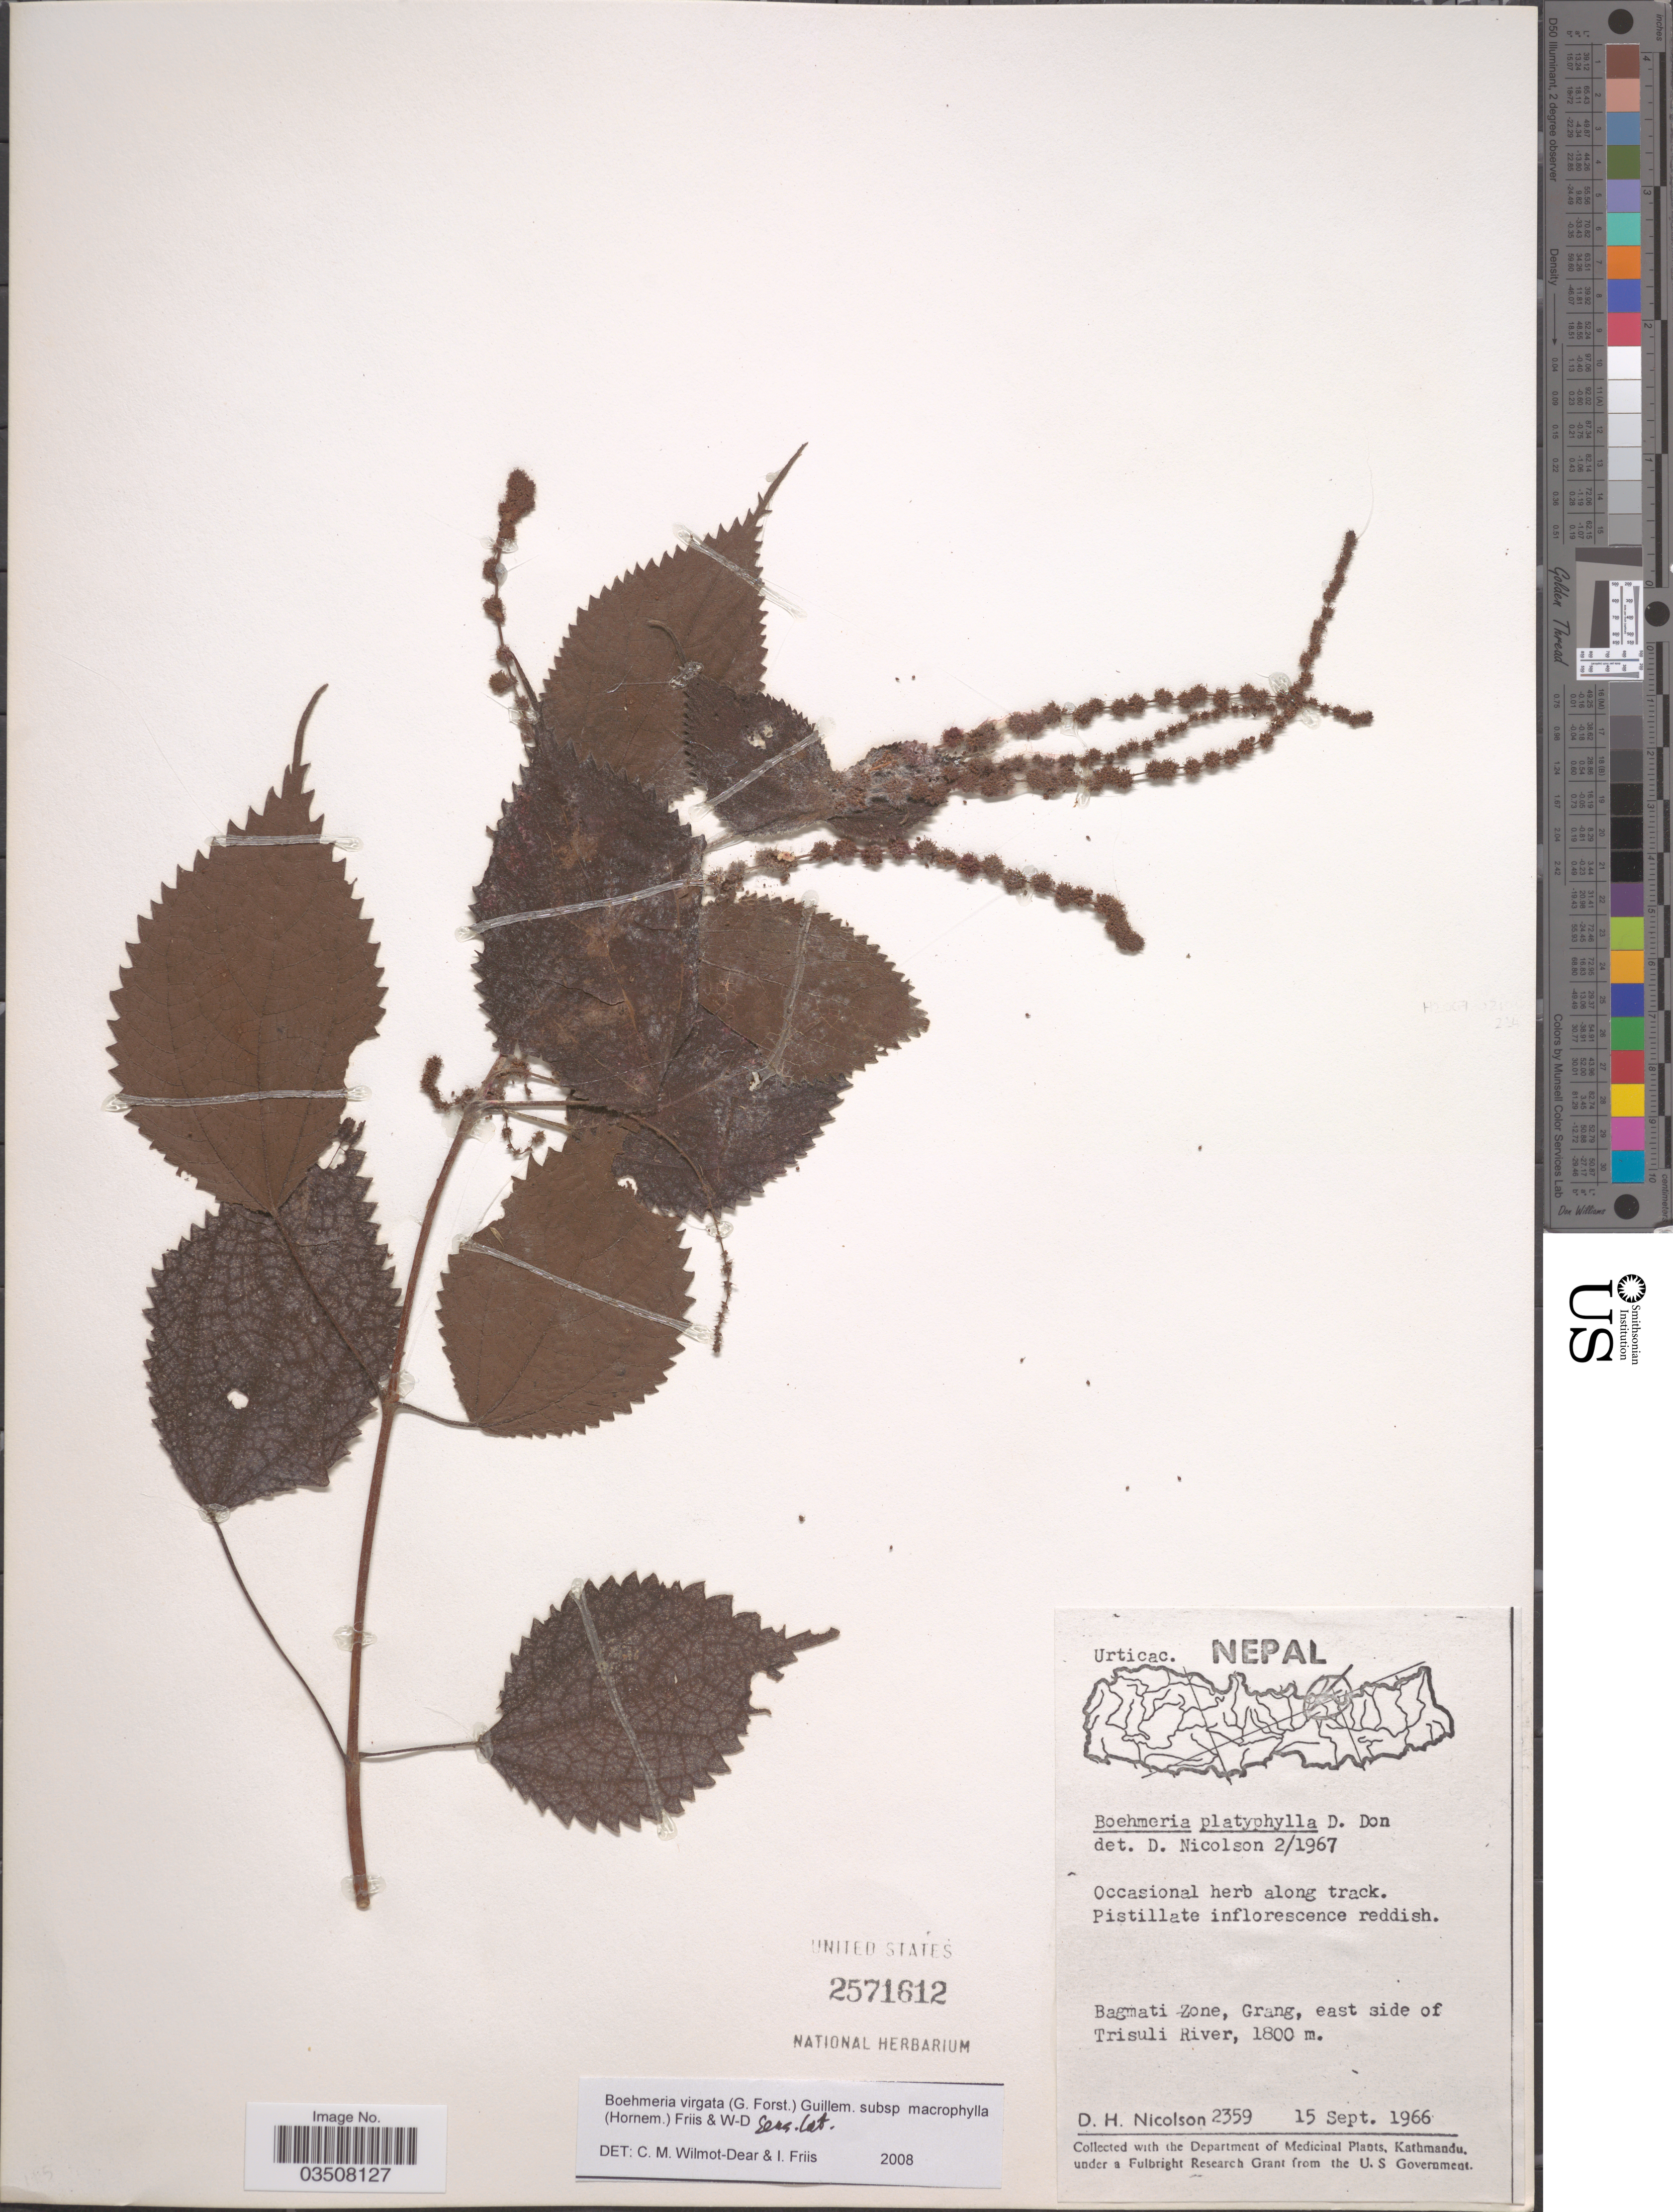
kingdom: Plantae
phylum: Tracheophyta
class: Magnoliopsida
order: Rosales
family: Urticaceae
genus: Boehmeria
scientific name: Boehmeria virgata subsp. macrophylla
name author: (Hornem.) Friis & Wilmot-Dear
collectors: D. H. Nicolson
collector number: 2359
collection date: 1966-09-15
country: Nepal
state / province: Bagmati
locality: Bagmati Zone, Grang, east side of Trisuli River.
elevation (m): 1800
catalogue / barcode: US 2571612